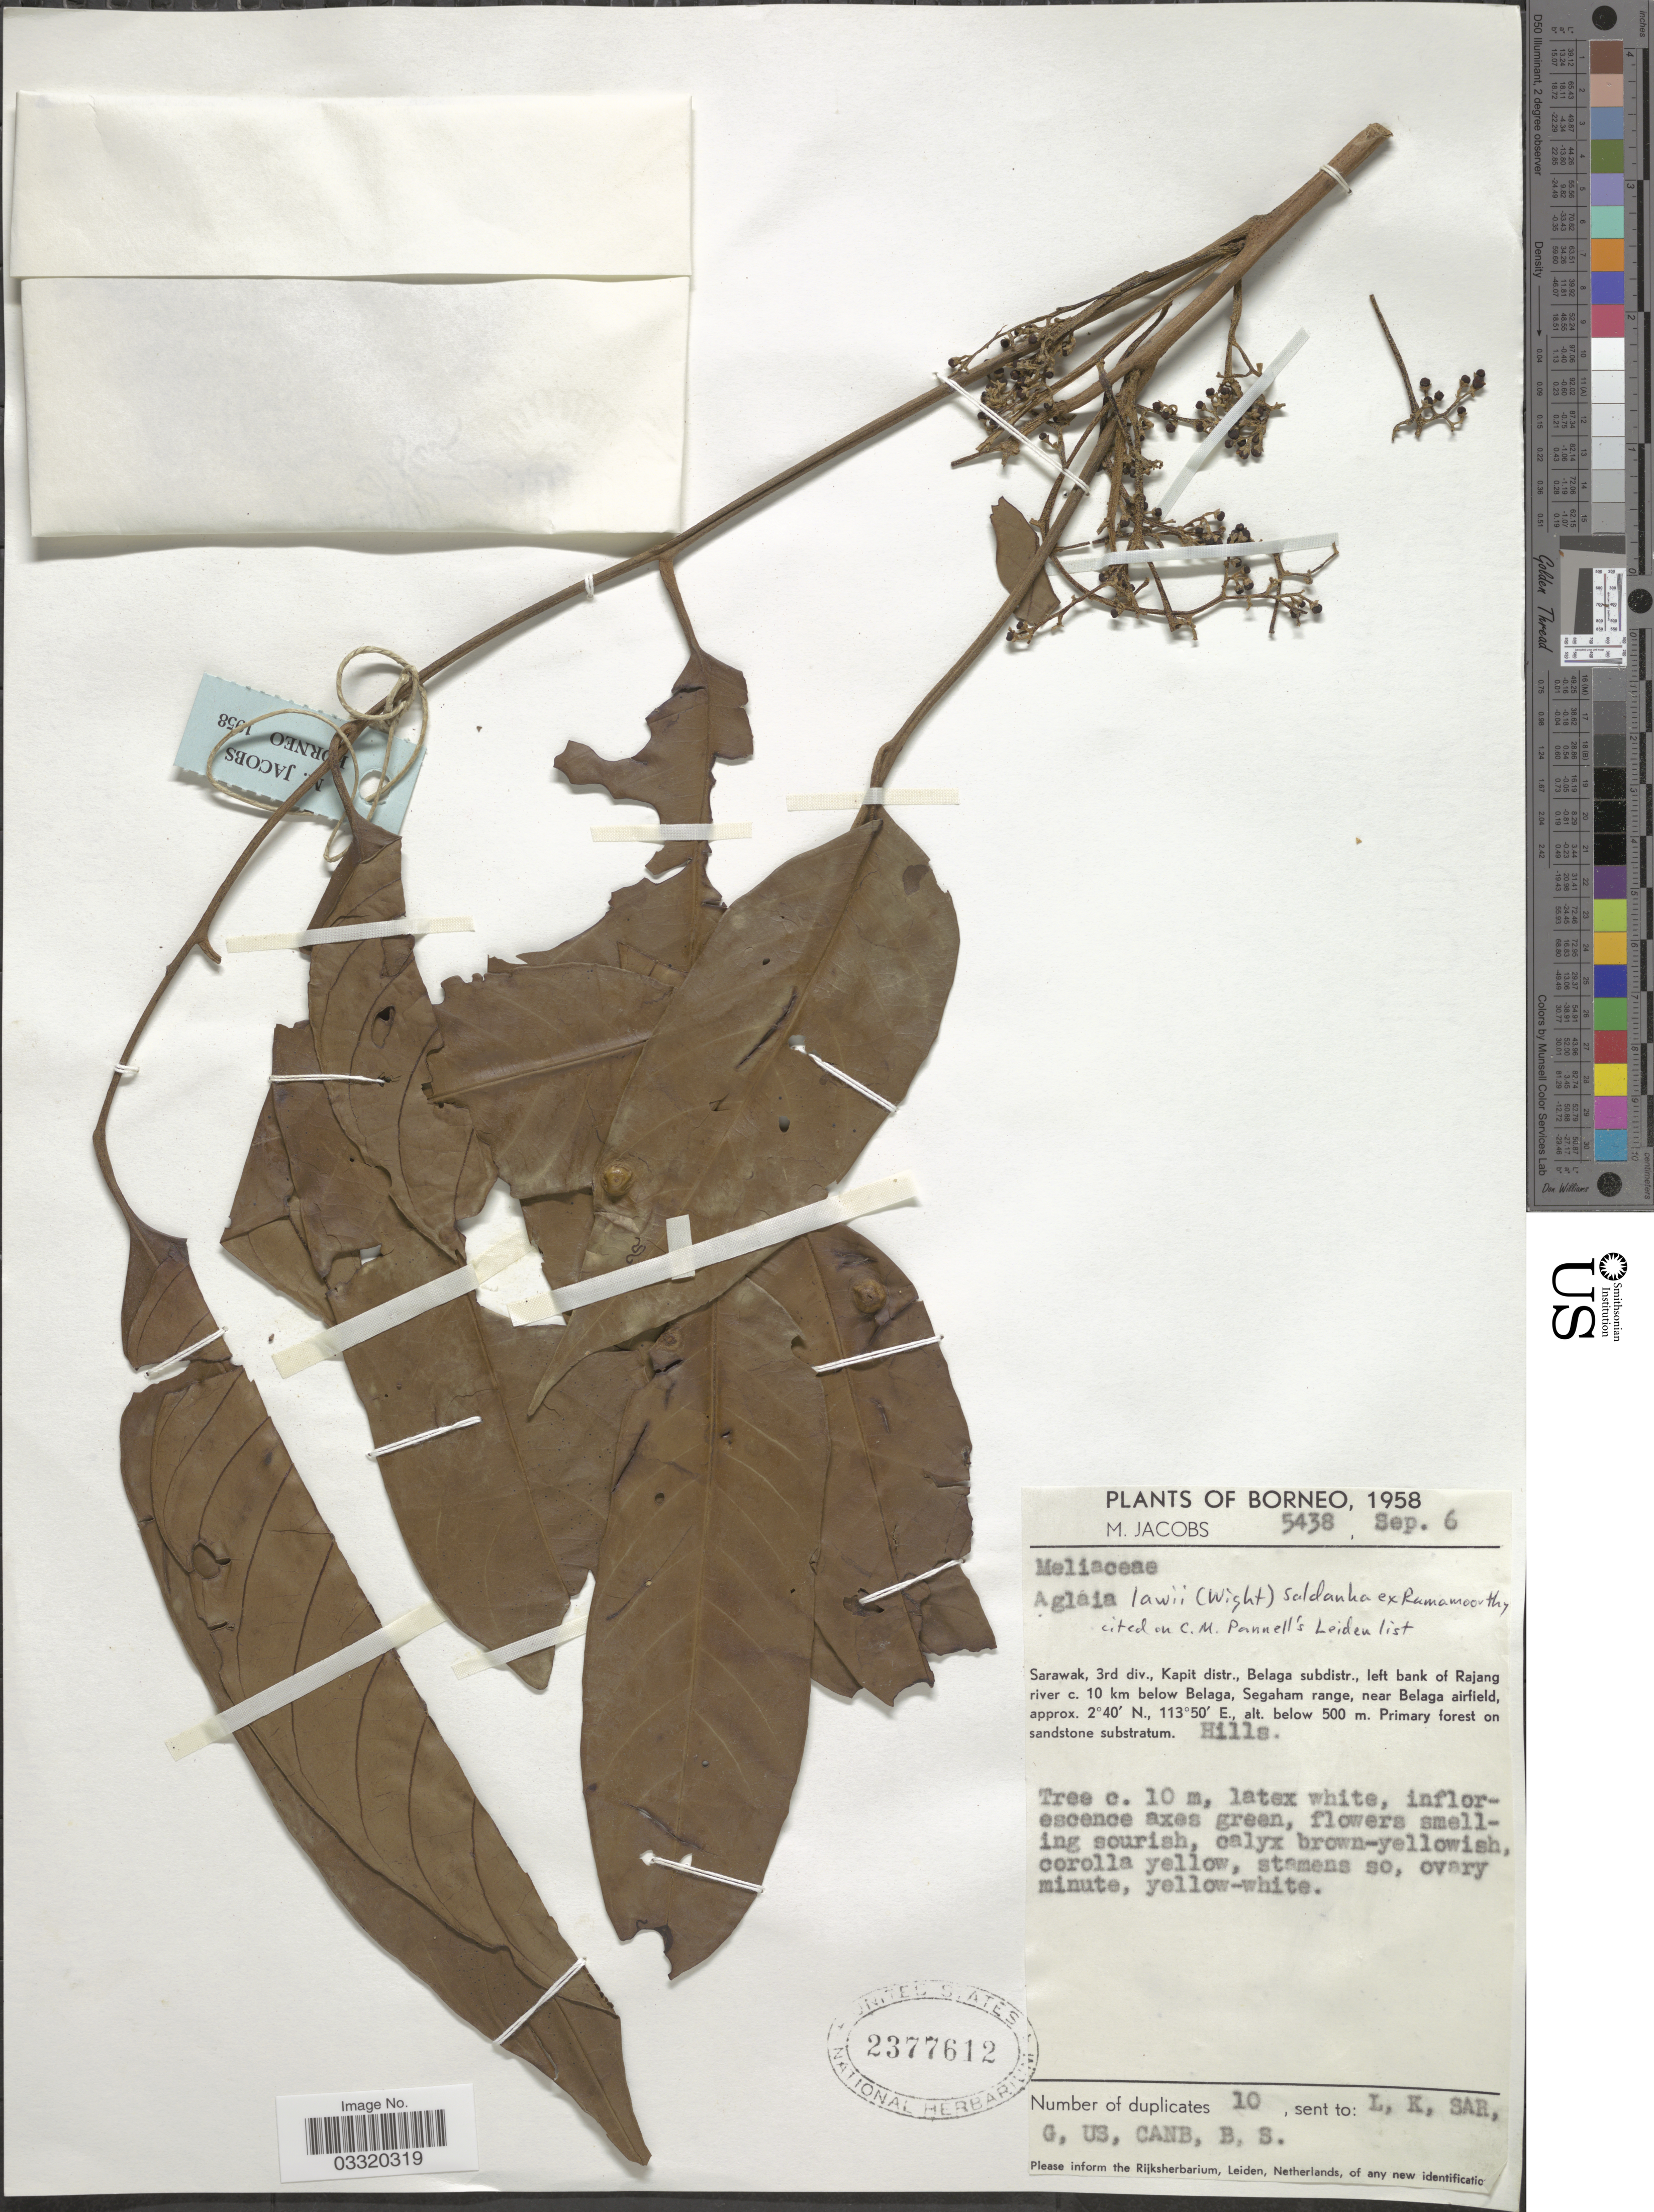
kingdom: Plantae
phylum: Tracheophyta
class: Magnoliopsida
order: Sapindales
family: Meliaceae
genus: Aglaia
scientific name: Aglaia lawii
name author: (Wight) C.J. Saldanha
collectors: M. Jacobs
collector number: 5438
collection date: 1958-09-06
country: Malaysia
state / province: Sarawak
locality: Borneo. 3rd div., Kapit distr., Belaga subdistr., left bank of Rajang river c. 10 km below Belaga, Segaham range, near Belaga airfield.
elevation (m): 500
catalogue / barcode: US 2377612